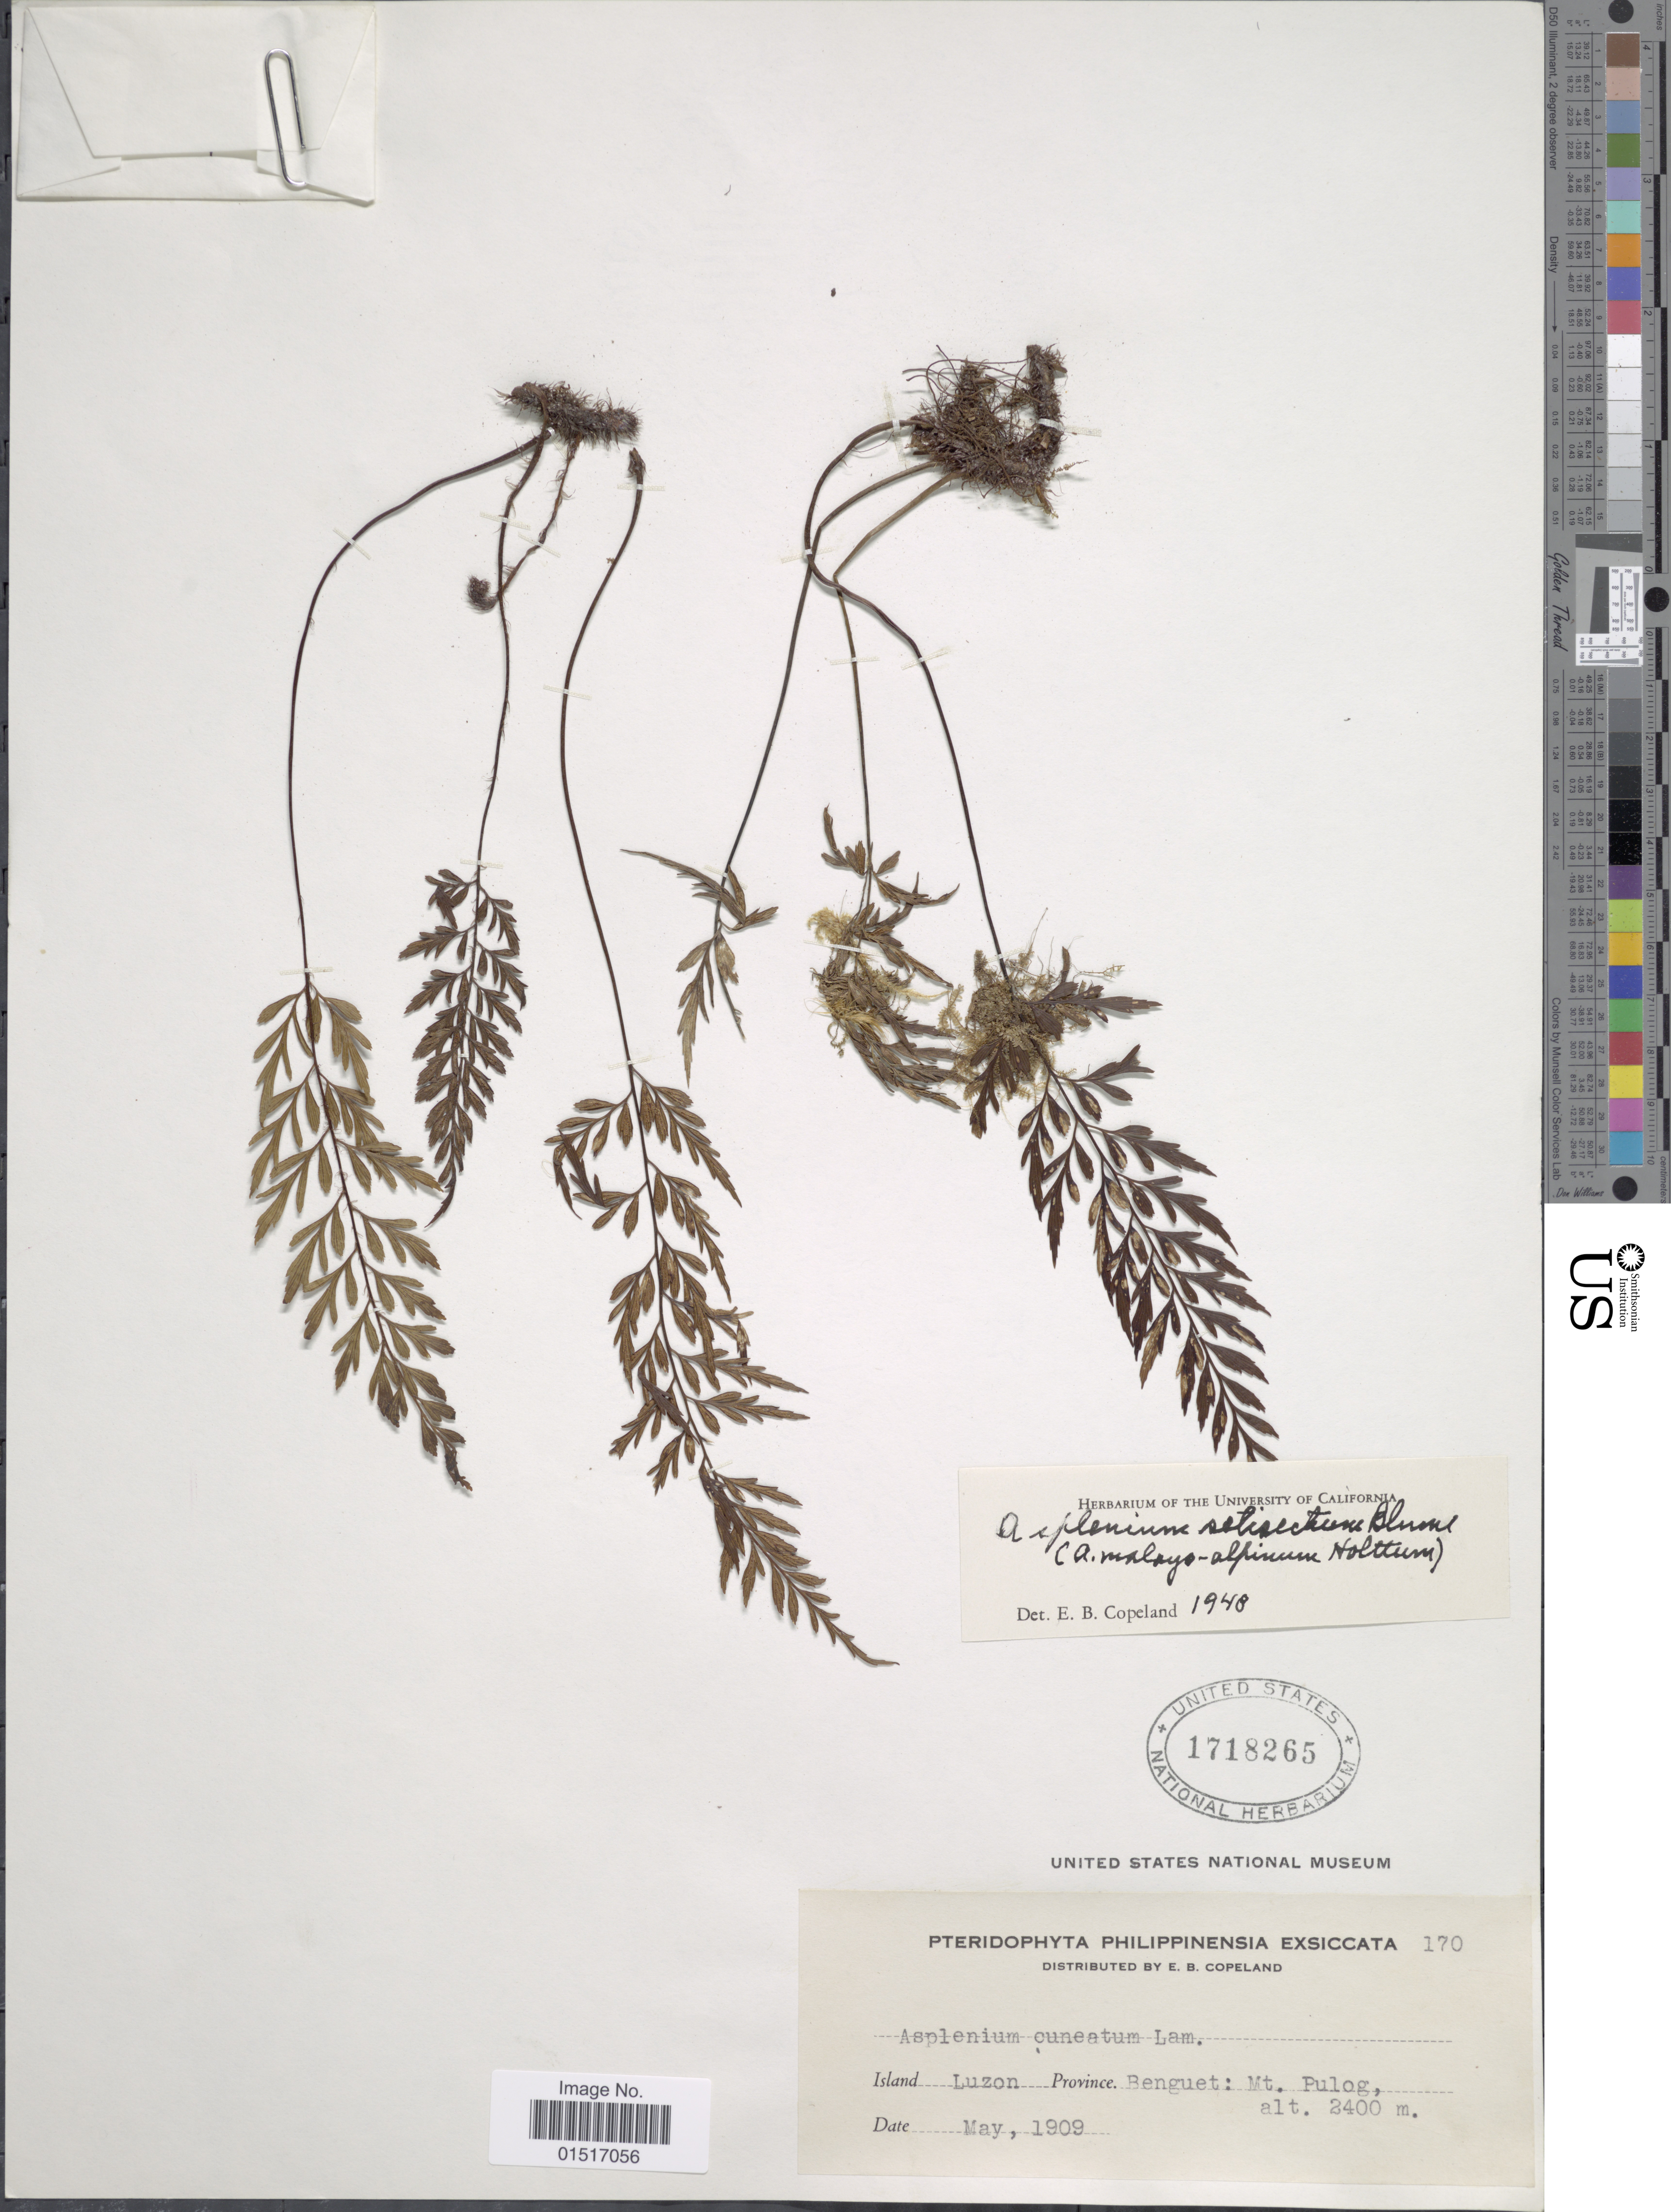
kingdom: Plantae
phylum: Tracheophyta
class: Polypodiopsida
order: Polypodiales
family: Aspleniaceae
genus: Asplenium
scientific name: Asplenium setisectum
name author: Blume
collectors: E. B. Copeland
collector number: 170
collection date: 1909-05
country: Philippines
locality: Island Luzon. Province Benguet: Mt. Pulog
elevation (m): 2400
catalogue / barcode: US 1718265